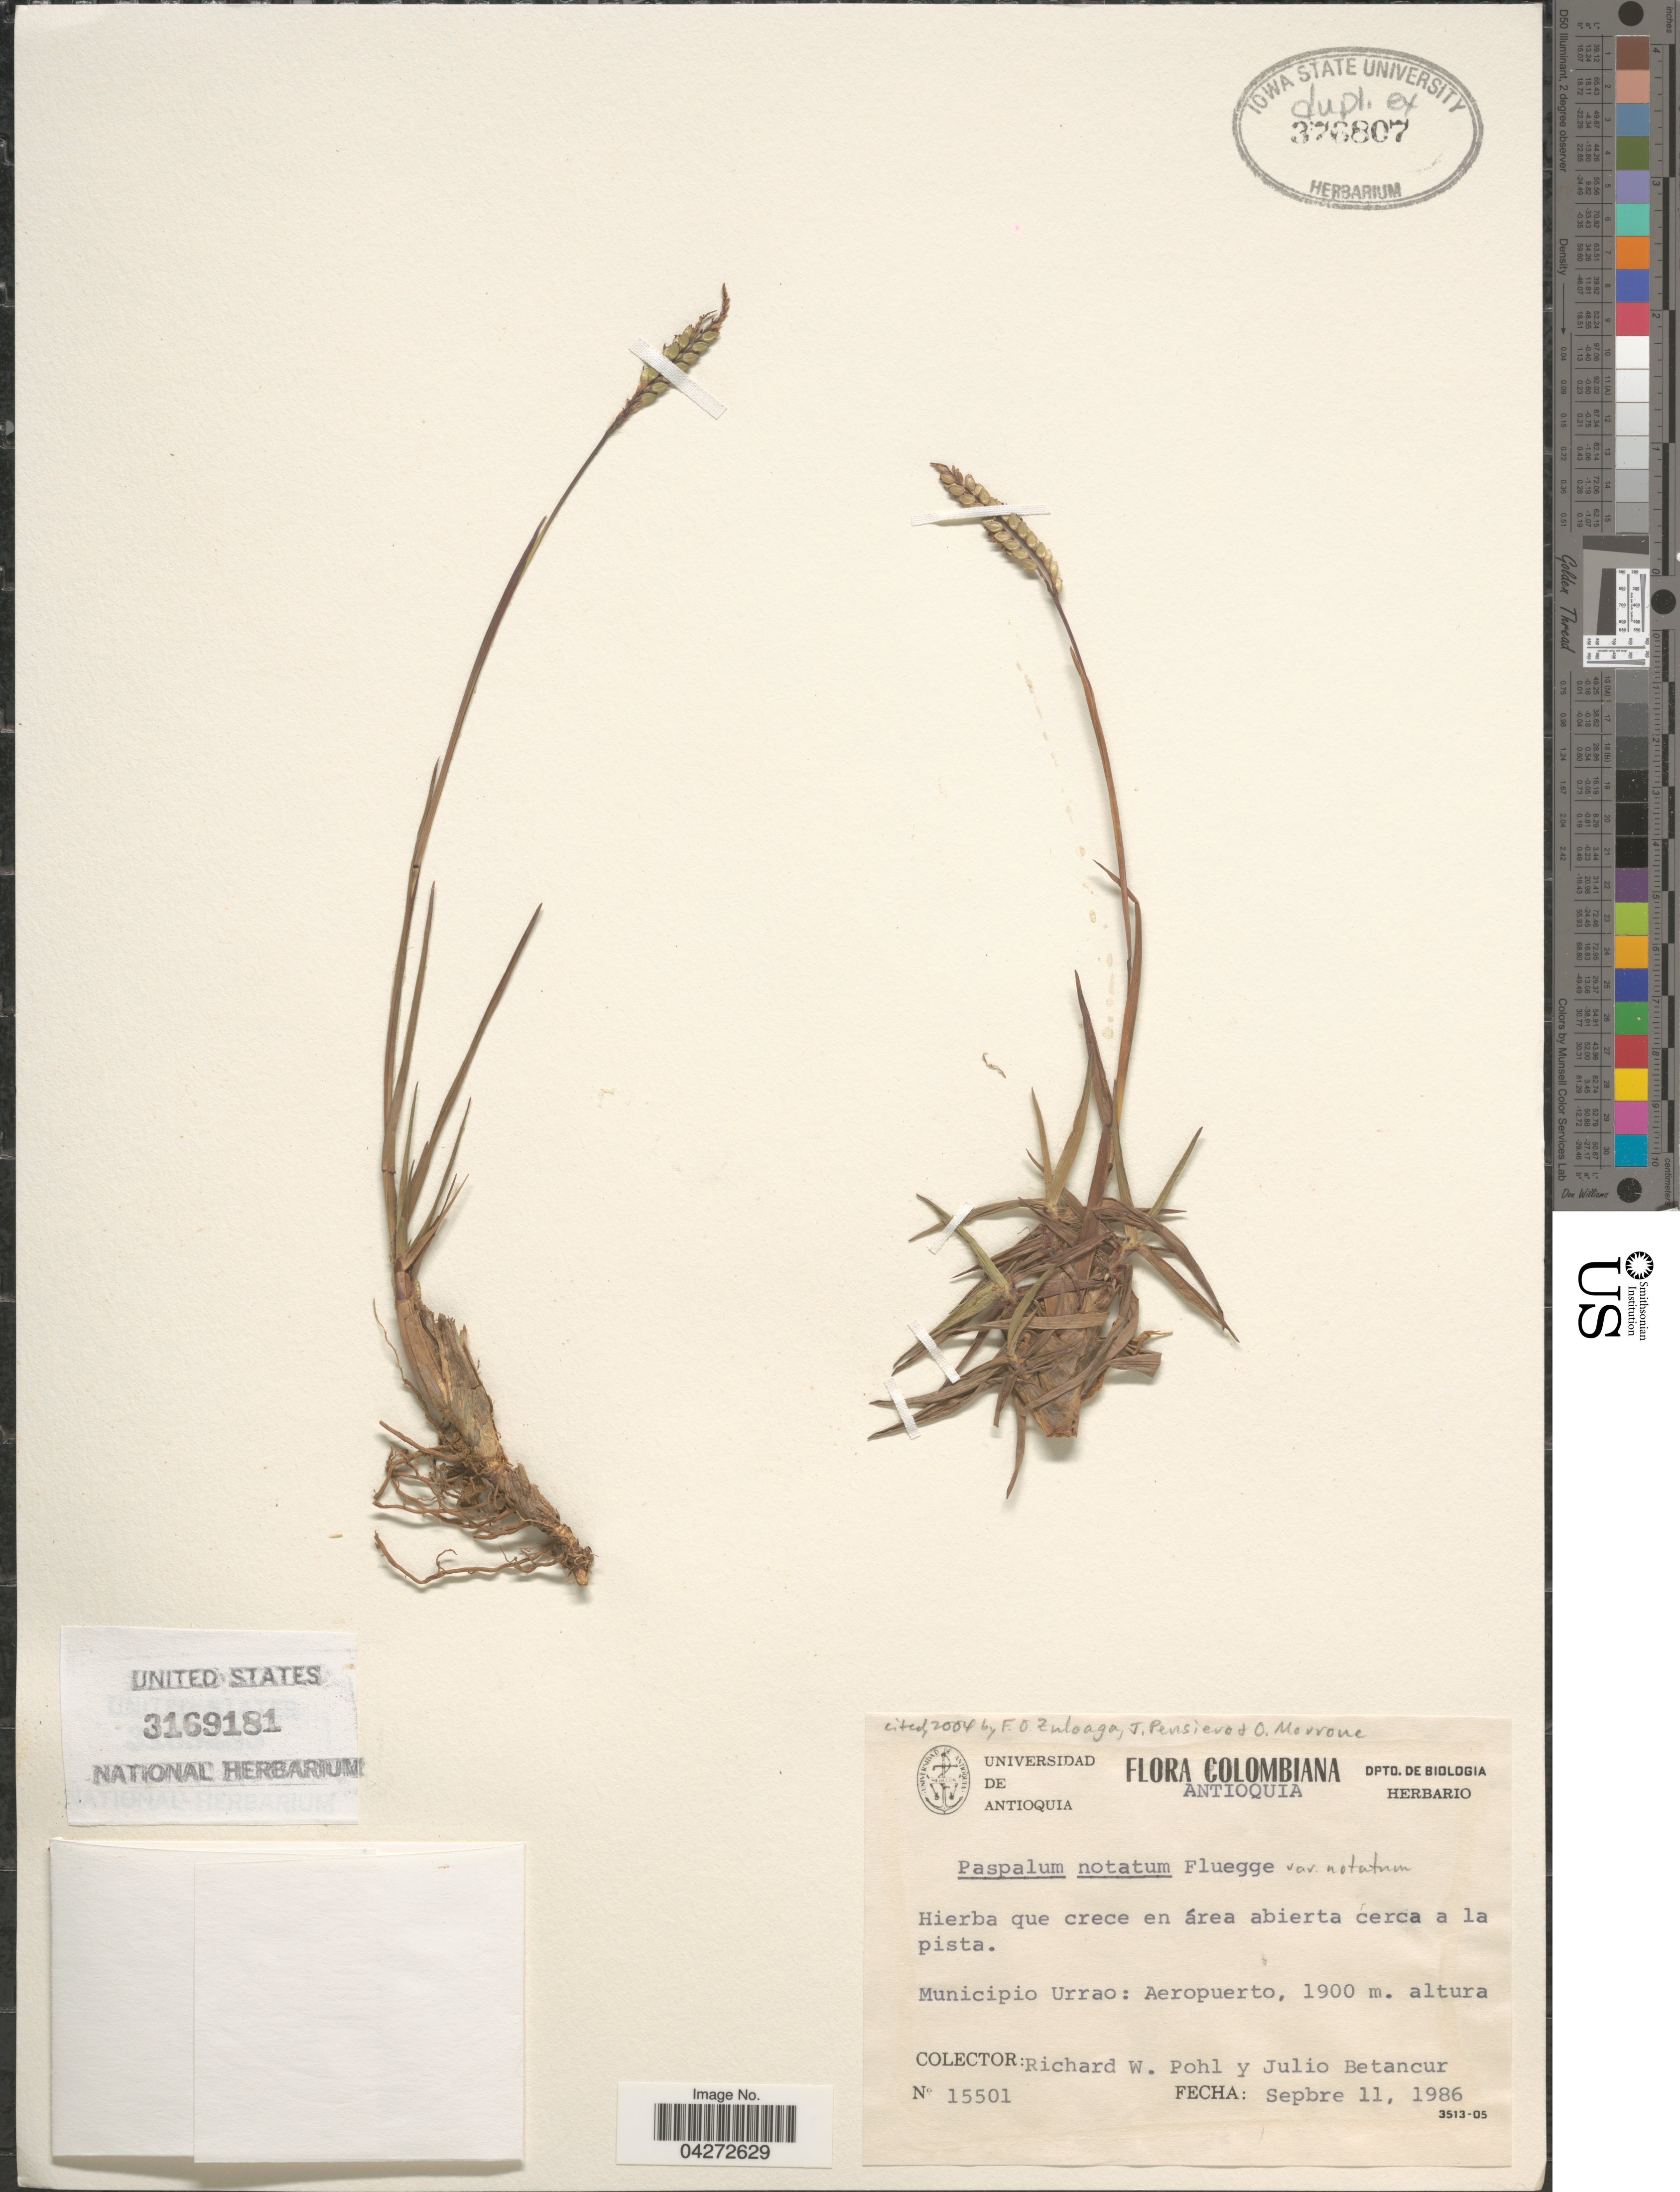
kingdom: Plantae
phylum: Tracheophyta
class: Liliopsida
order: Poales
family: Poaceae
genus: Paspalum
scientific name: Paspalum notatum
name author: Flüggé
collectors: R. W. Pohl & J. Betancur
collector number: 15501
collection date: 1986-09-11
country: Colombia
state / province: Antioquia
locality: Municipio Urrao: Aeropuerto.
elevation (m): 1900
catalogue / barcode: US 3169181